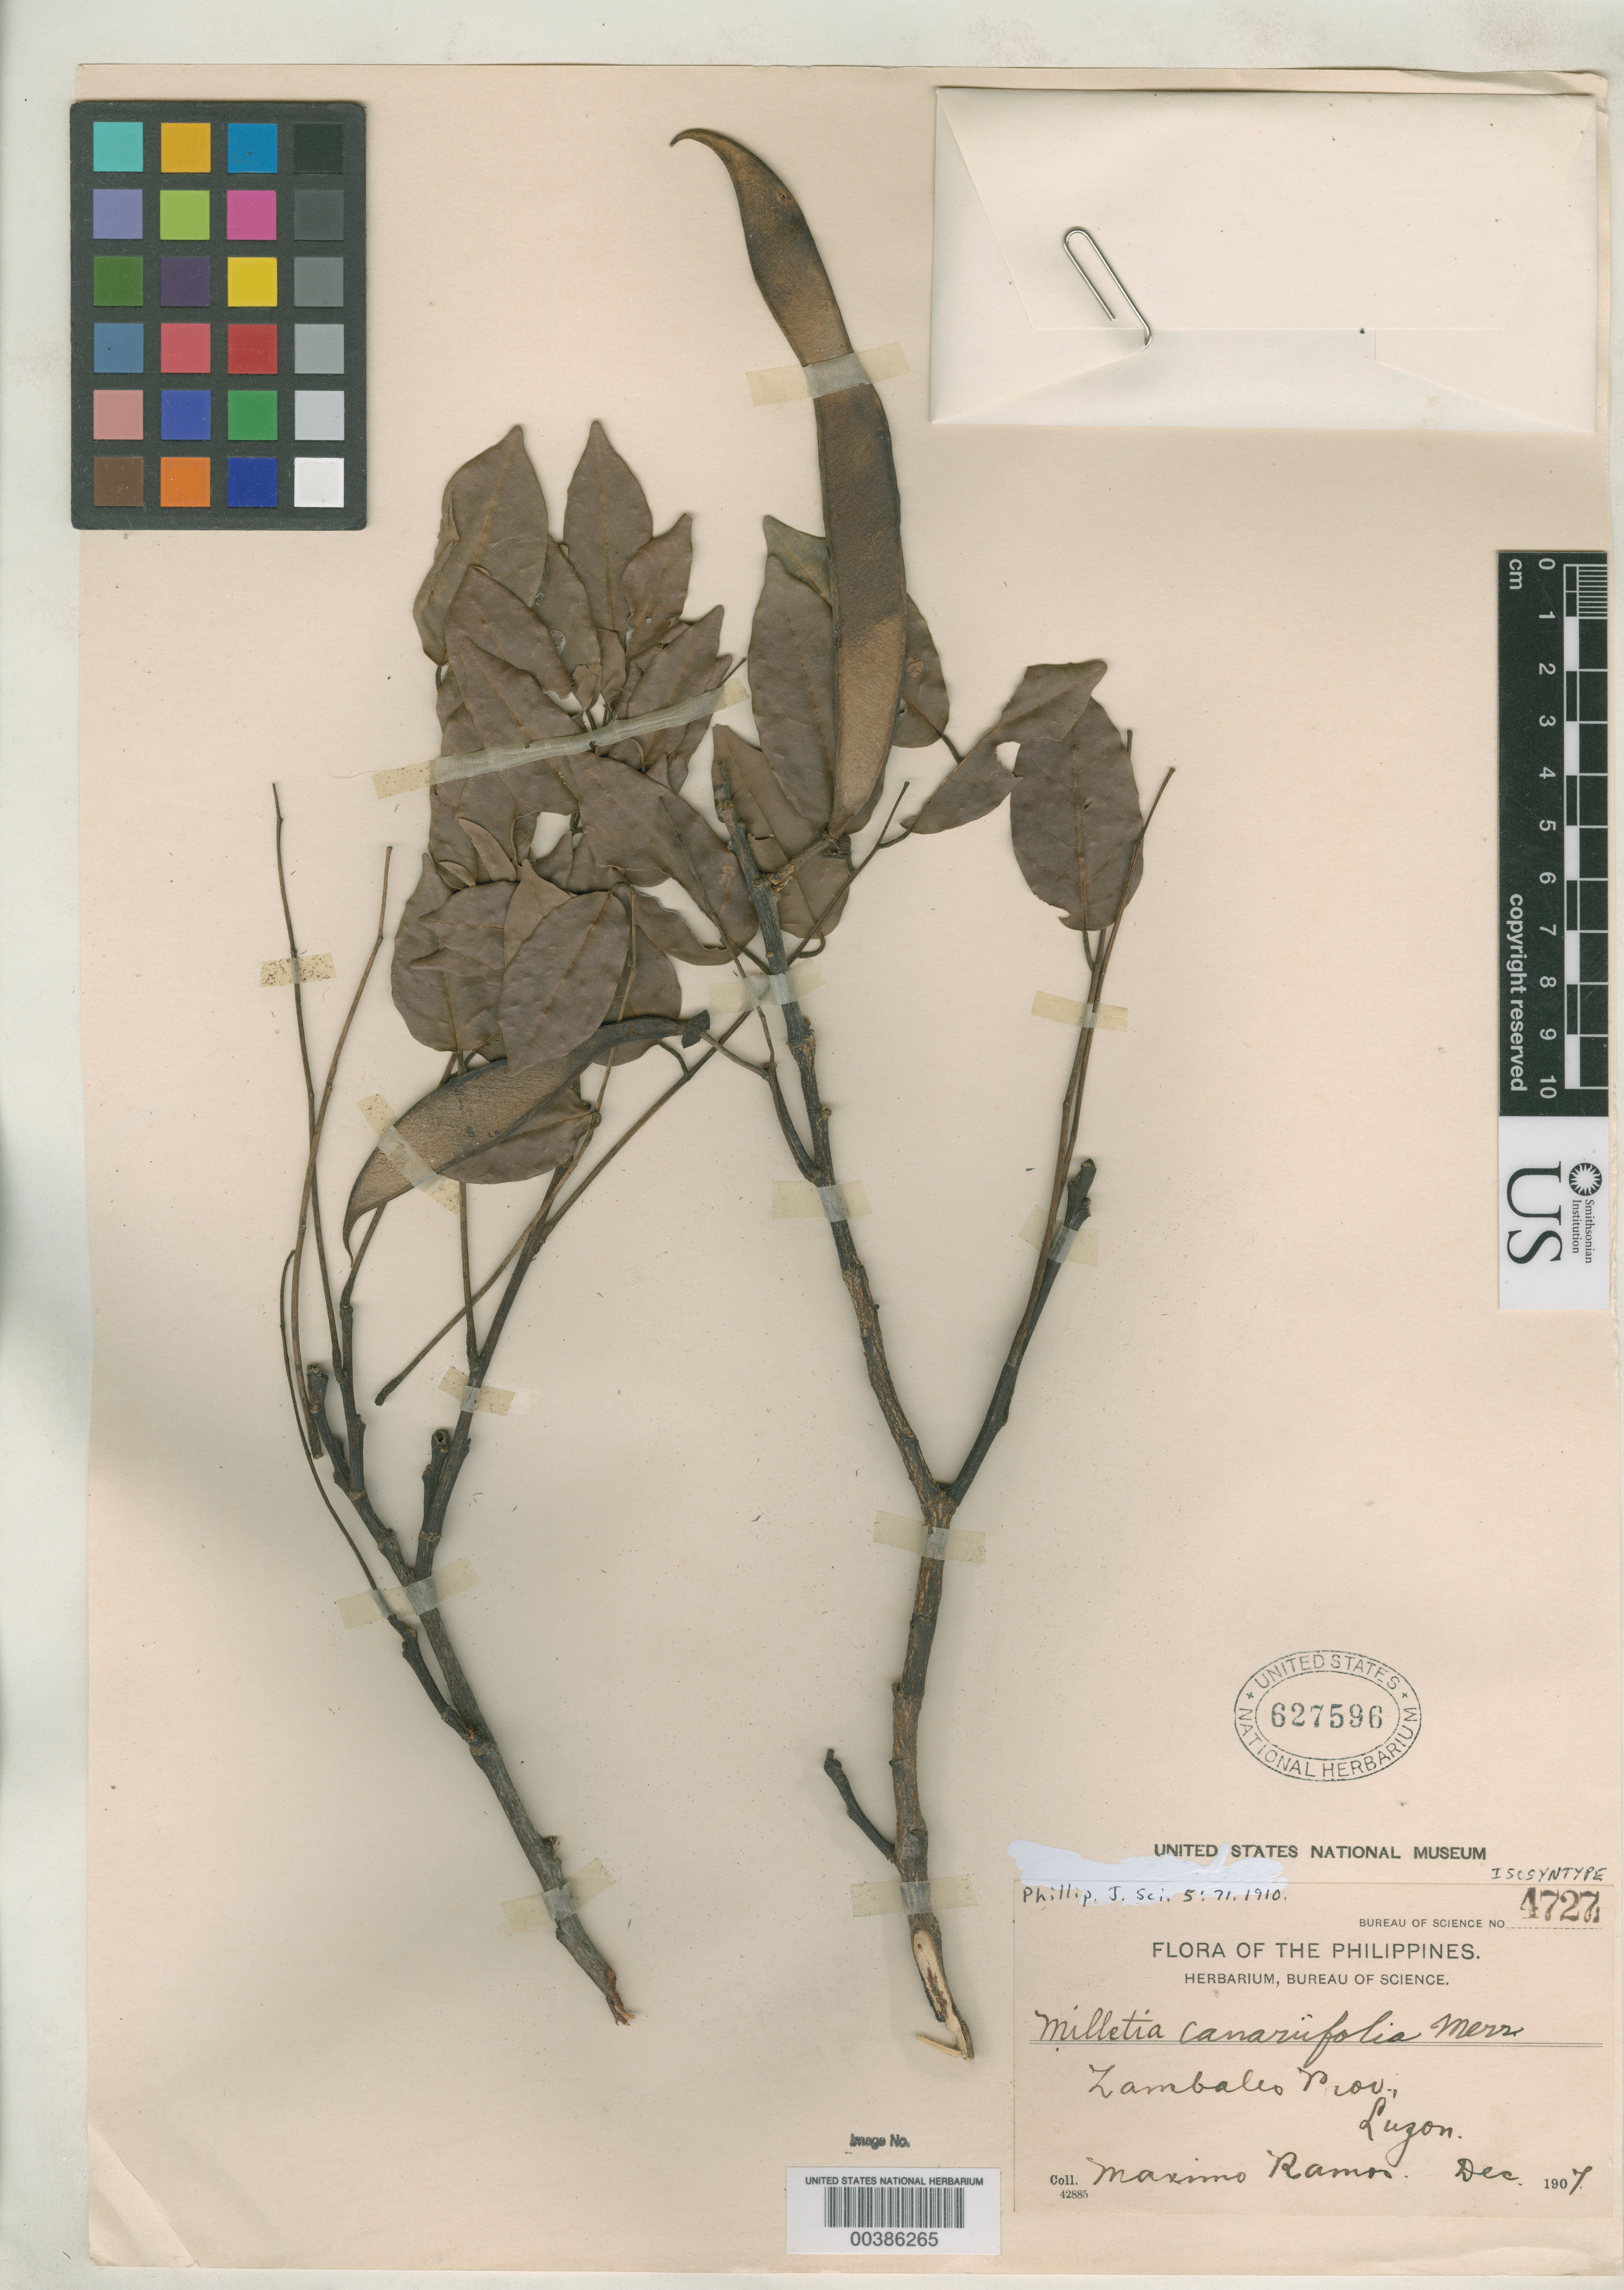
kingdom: Plantae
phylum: Tracheophyta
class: Magnoliopsida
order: Fabales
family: Fabaceae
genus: Millettia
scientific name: Millettia canariifolia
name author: Merr.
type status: Isosyntype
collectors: M. Ramos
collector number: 4727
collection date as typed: Dec 1907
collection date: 1907-12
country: Philippines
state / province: Central Luzon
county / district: Zambales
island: Luzon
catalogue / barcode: US 627596